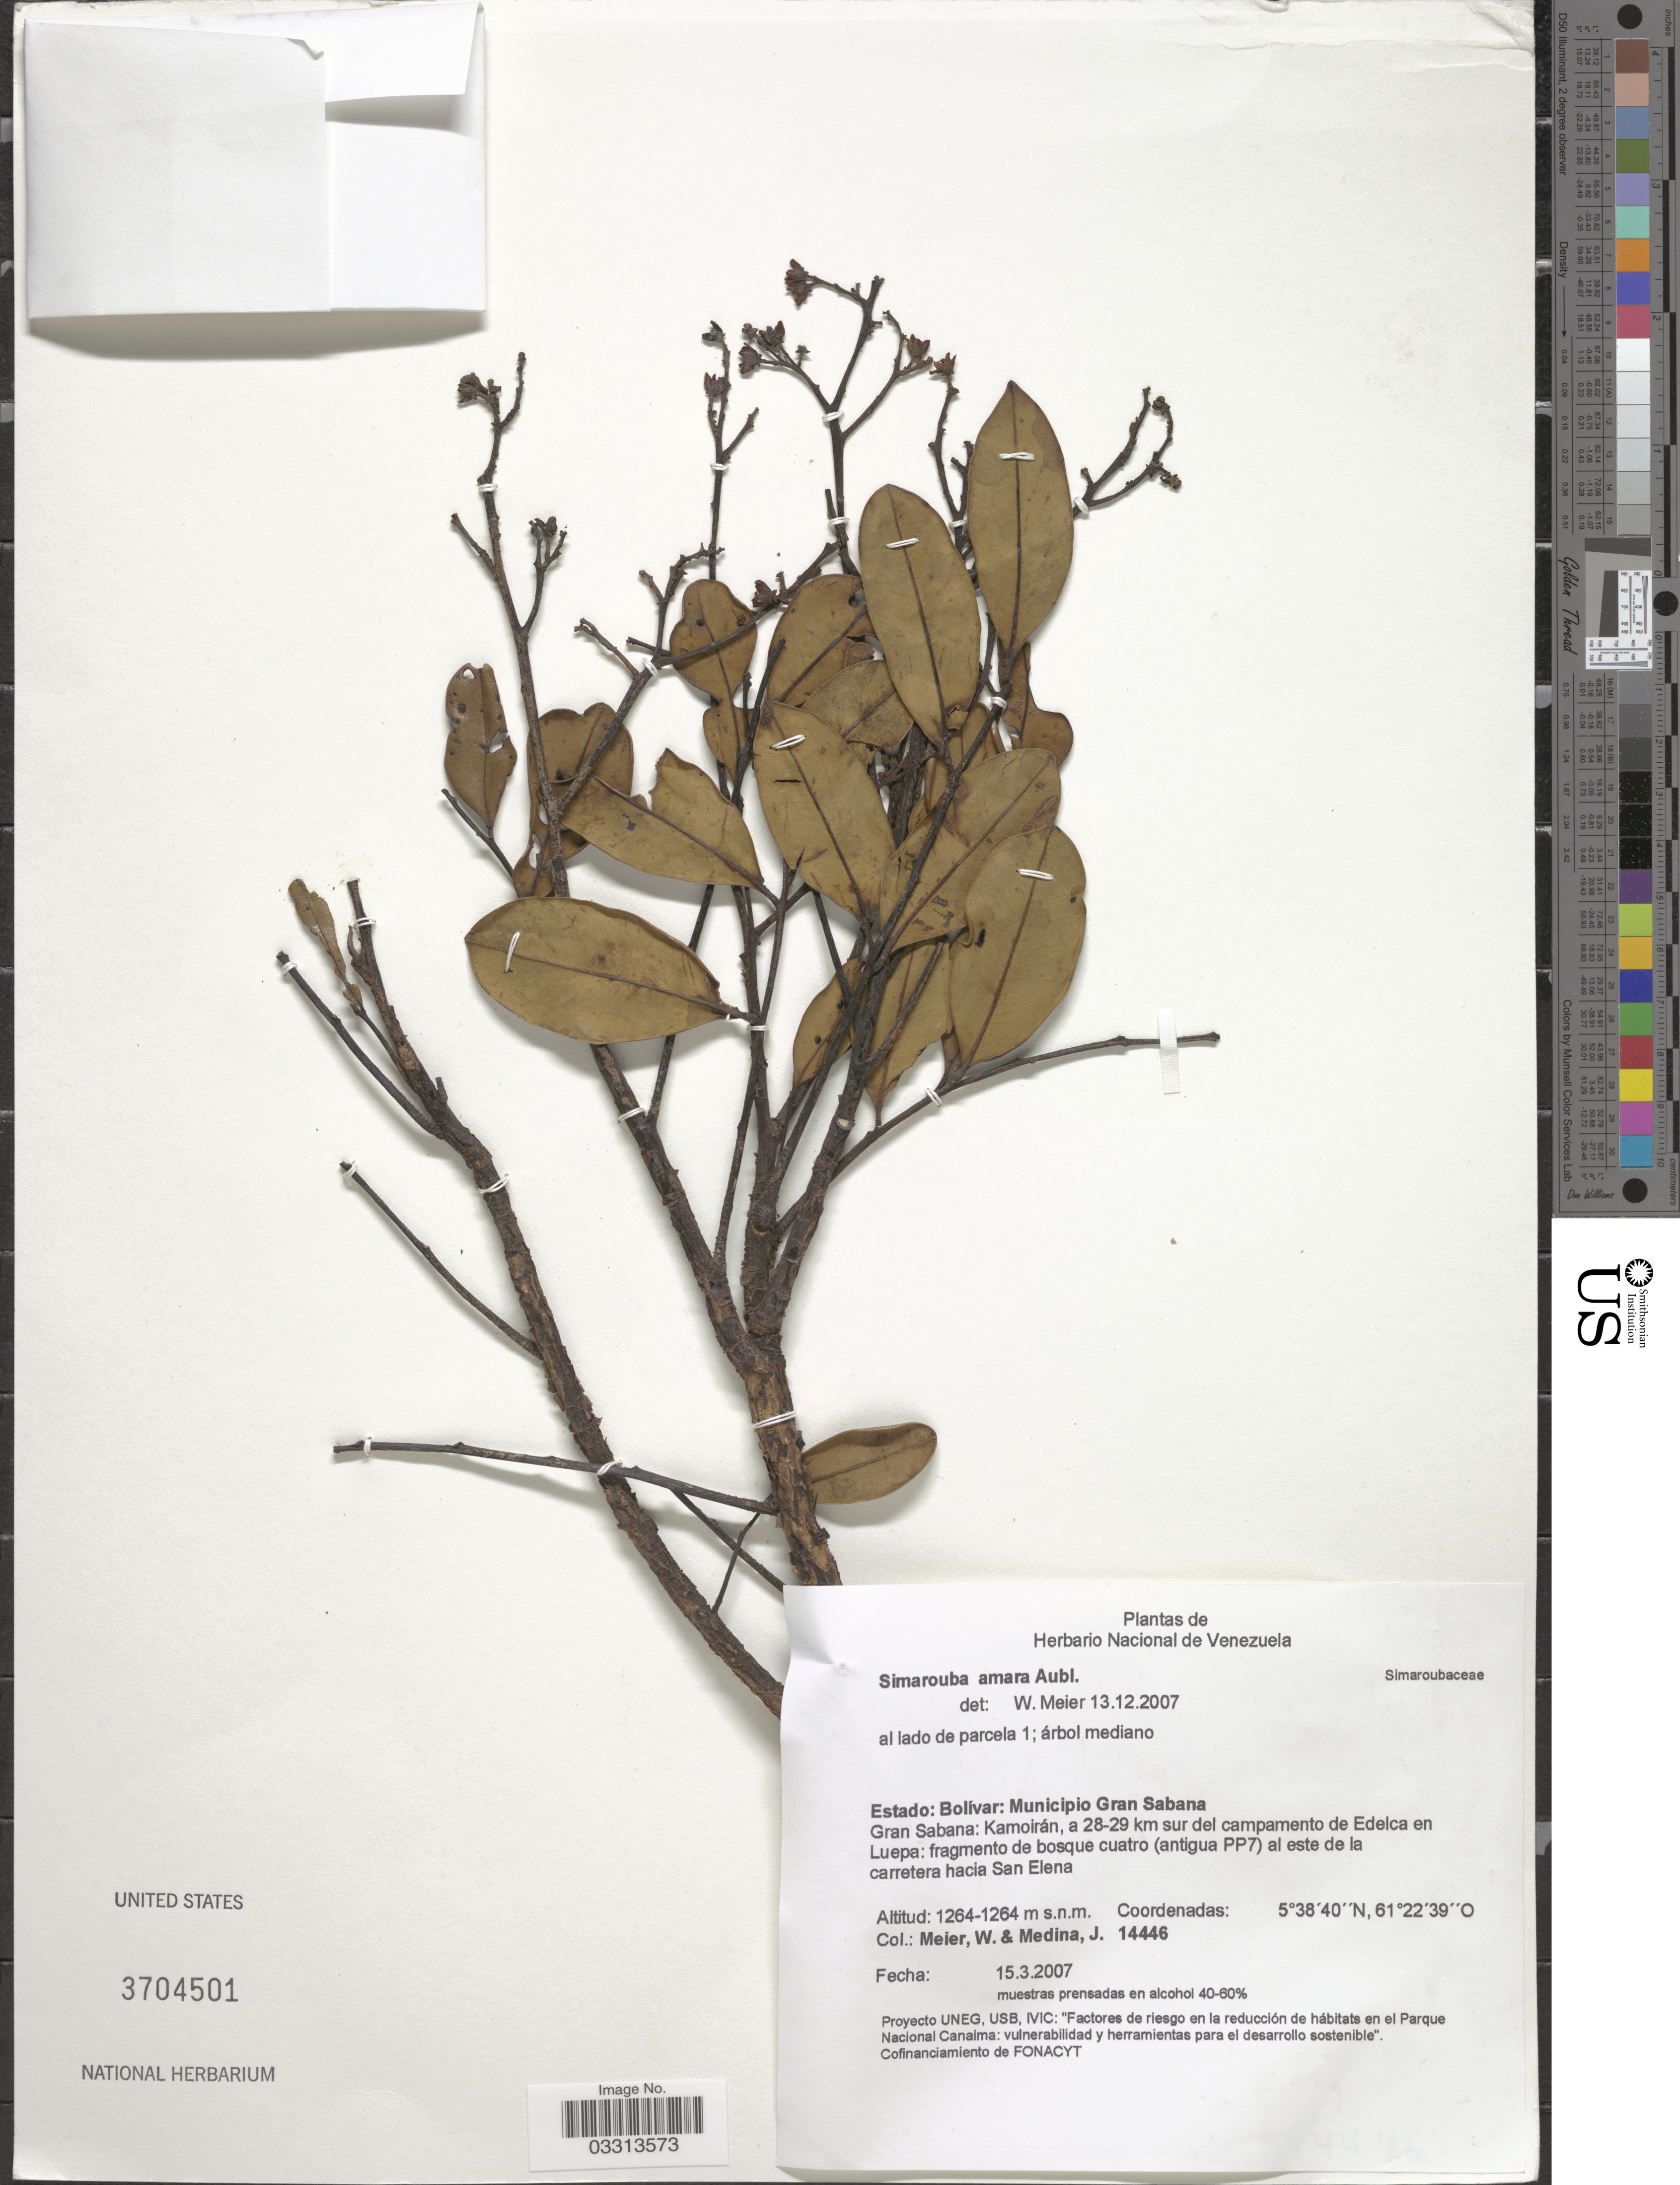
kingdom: Plantae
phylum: Tracheophyta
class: Magnoliopsida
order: Sapindales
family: Simaroubaceae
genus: Simarouba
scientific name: Simarouba amara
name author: Aubl.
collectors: W. Meier & J. Medina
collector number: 14446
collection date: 2007-03-15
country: Venezuela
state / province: Bolivar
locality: Municipio Gran Sabana, Gran Sabana: Kamoirán, a 28-29 km sur del campamento de Edelca en Luepa: fragmento de bosque cuatro (antigua PP7) al este de la carretera hacia San Elena.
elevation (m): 1264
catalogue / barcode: US 3704501